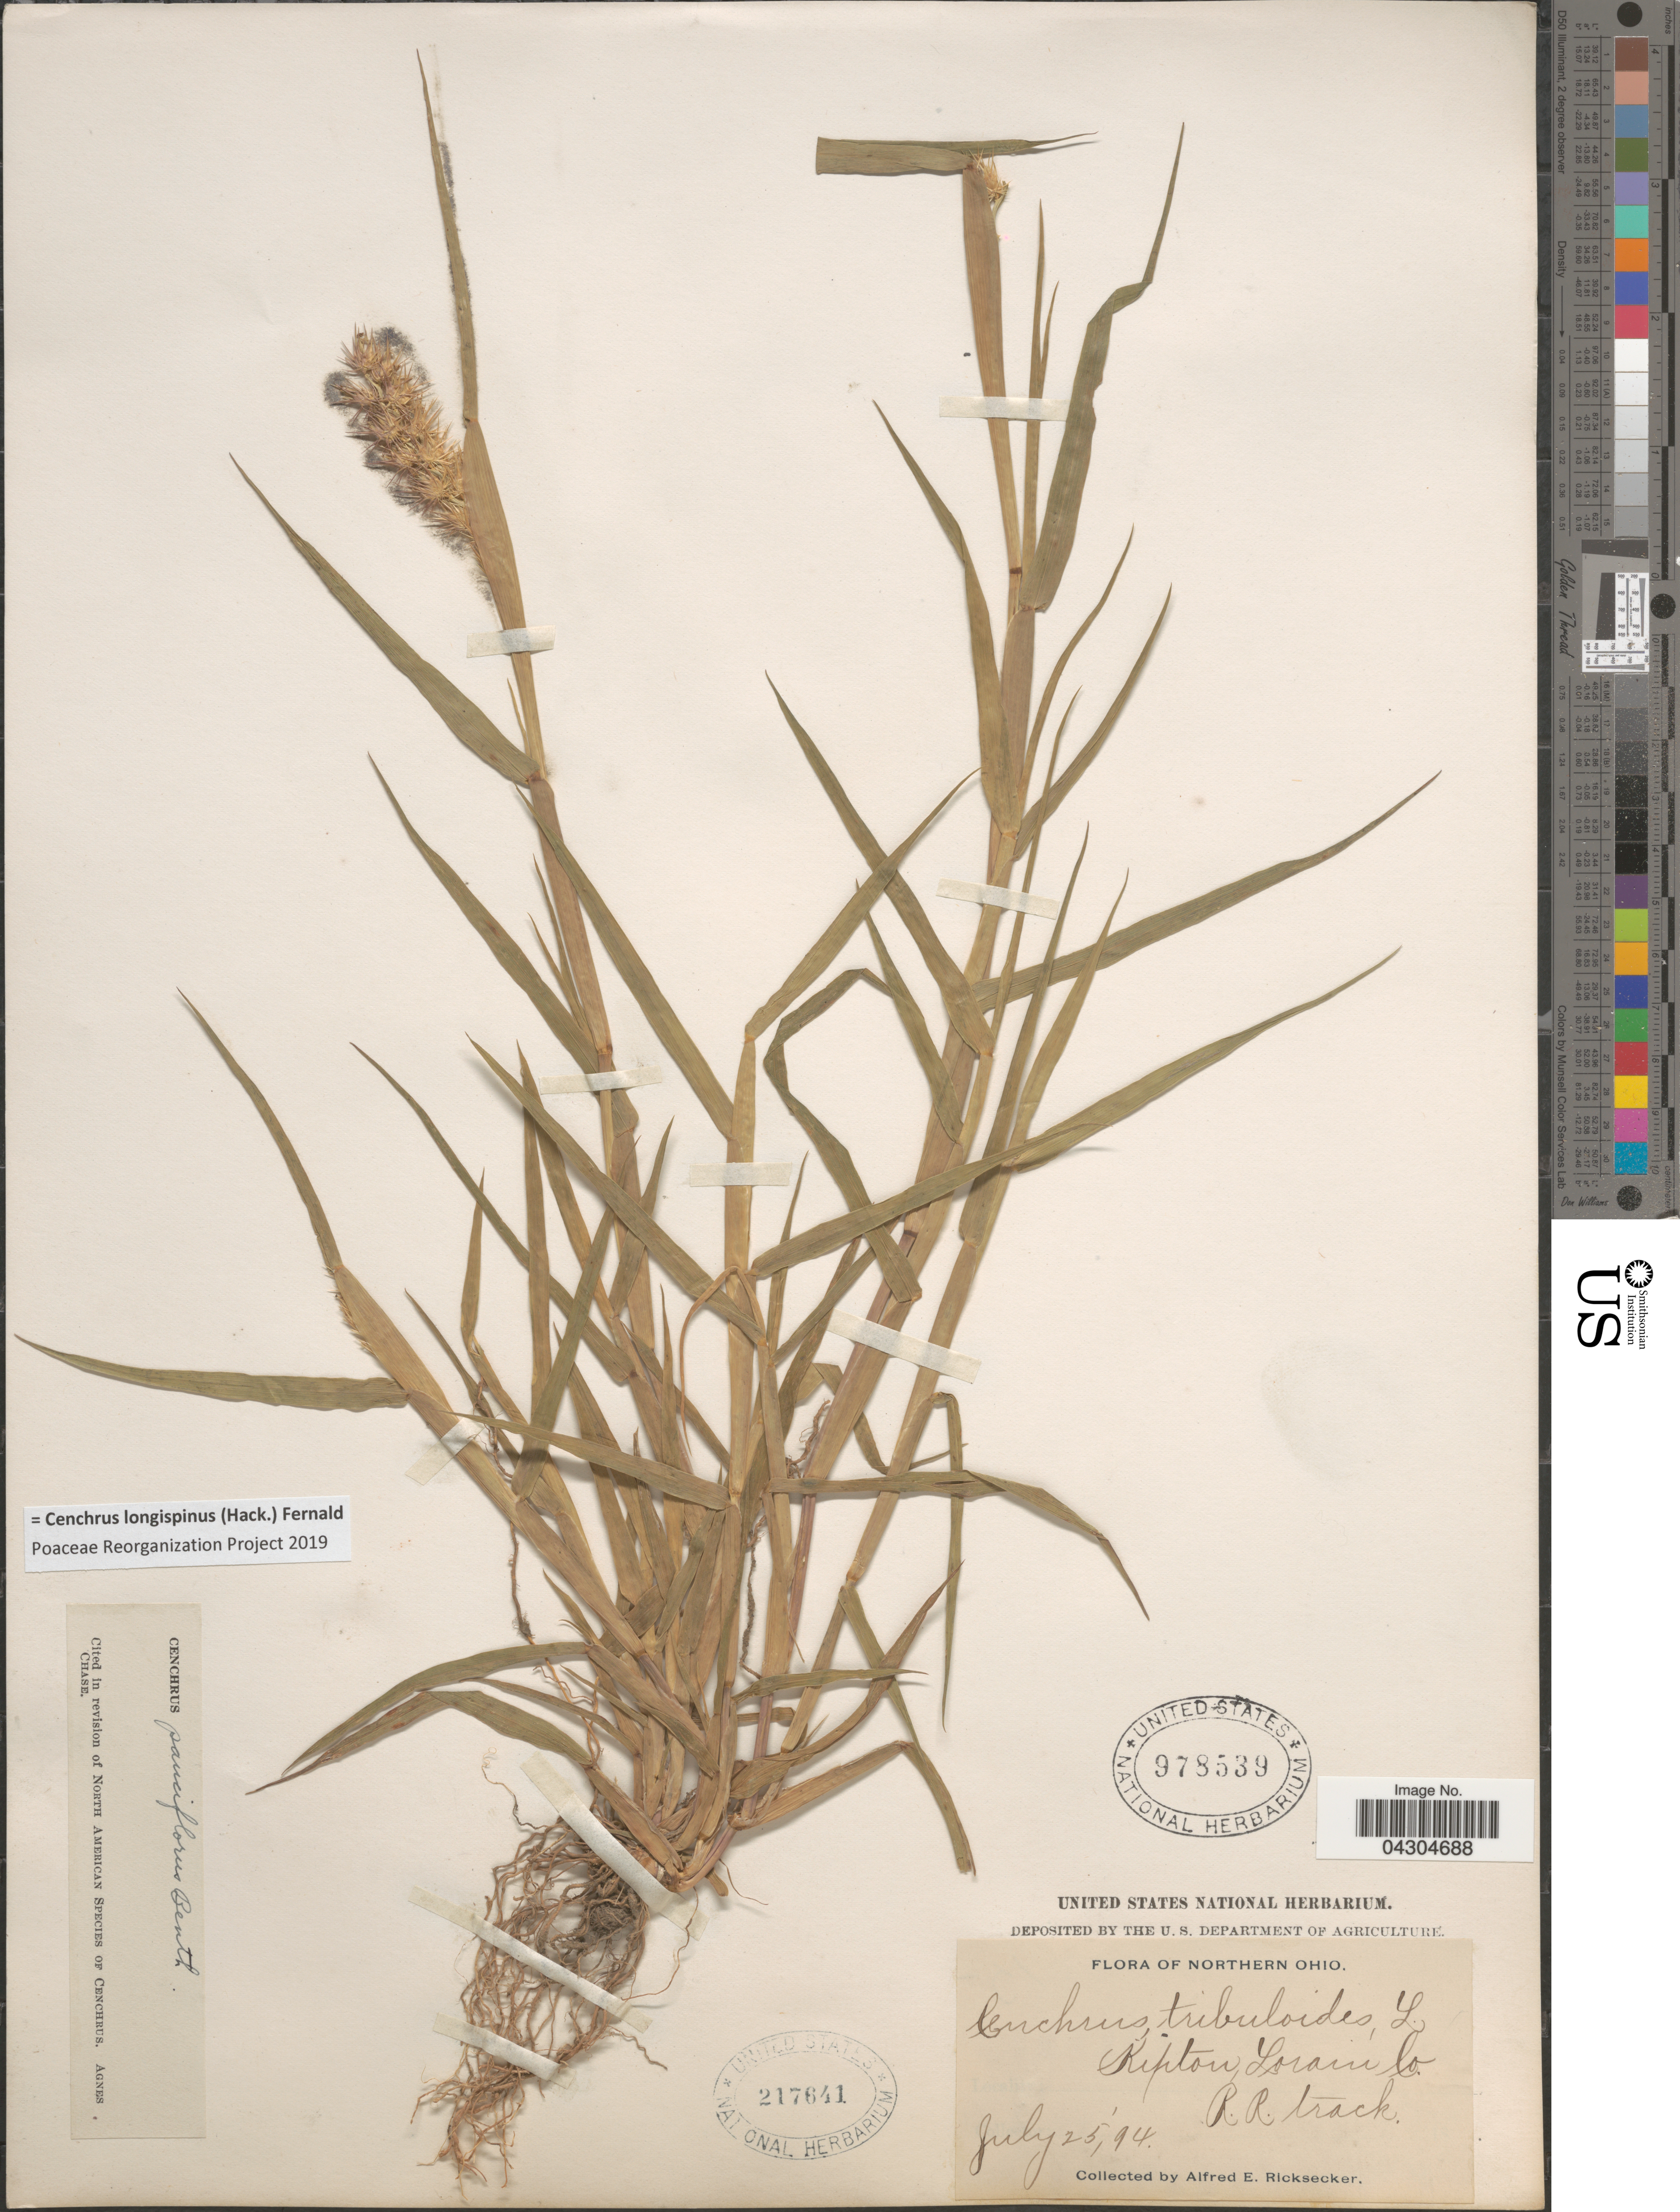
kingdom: Plantae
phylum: Tracheophyta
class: Liliopsida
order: Poales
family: Poaceae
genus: Cenchrus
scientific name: Cenchrus longispinus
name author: (Hack.) Fernald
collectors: A. E. Ricksecker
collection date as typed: Transcribed d/m/y: 25/7/94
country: United States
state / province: Ohio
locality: Northern Ohio. Kipton, Lorain Co. R. R. track.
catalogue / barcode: US 978539